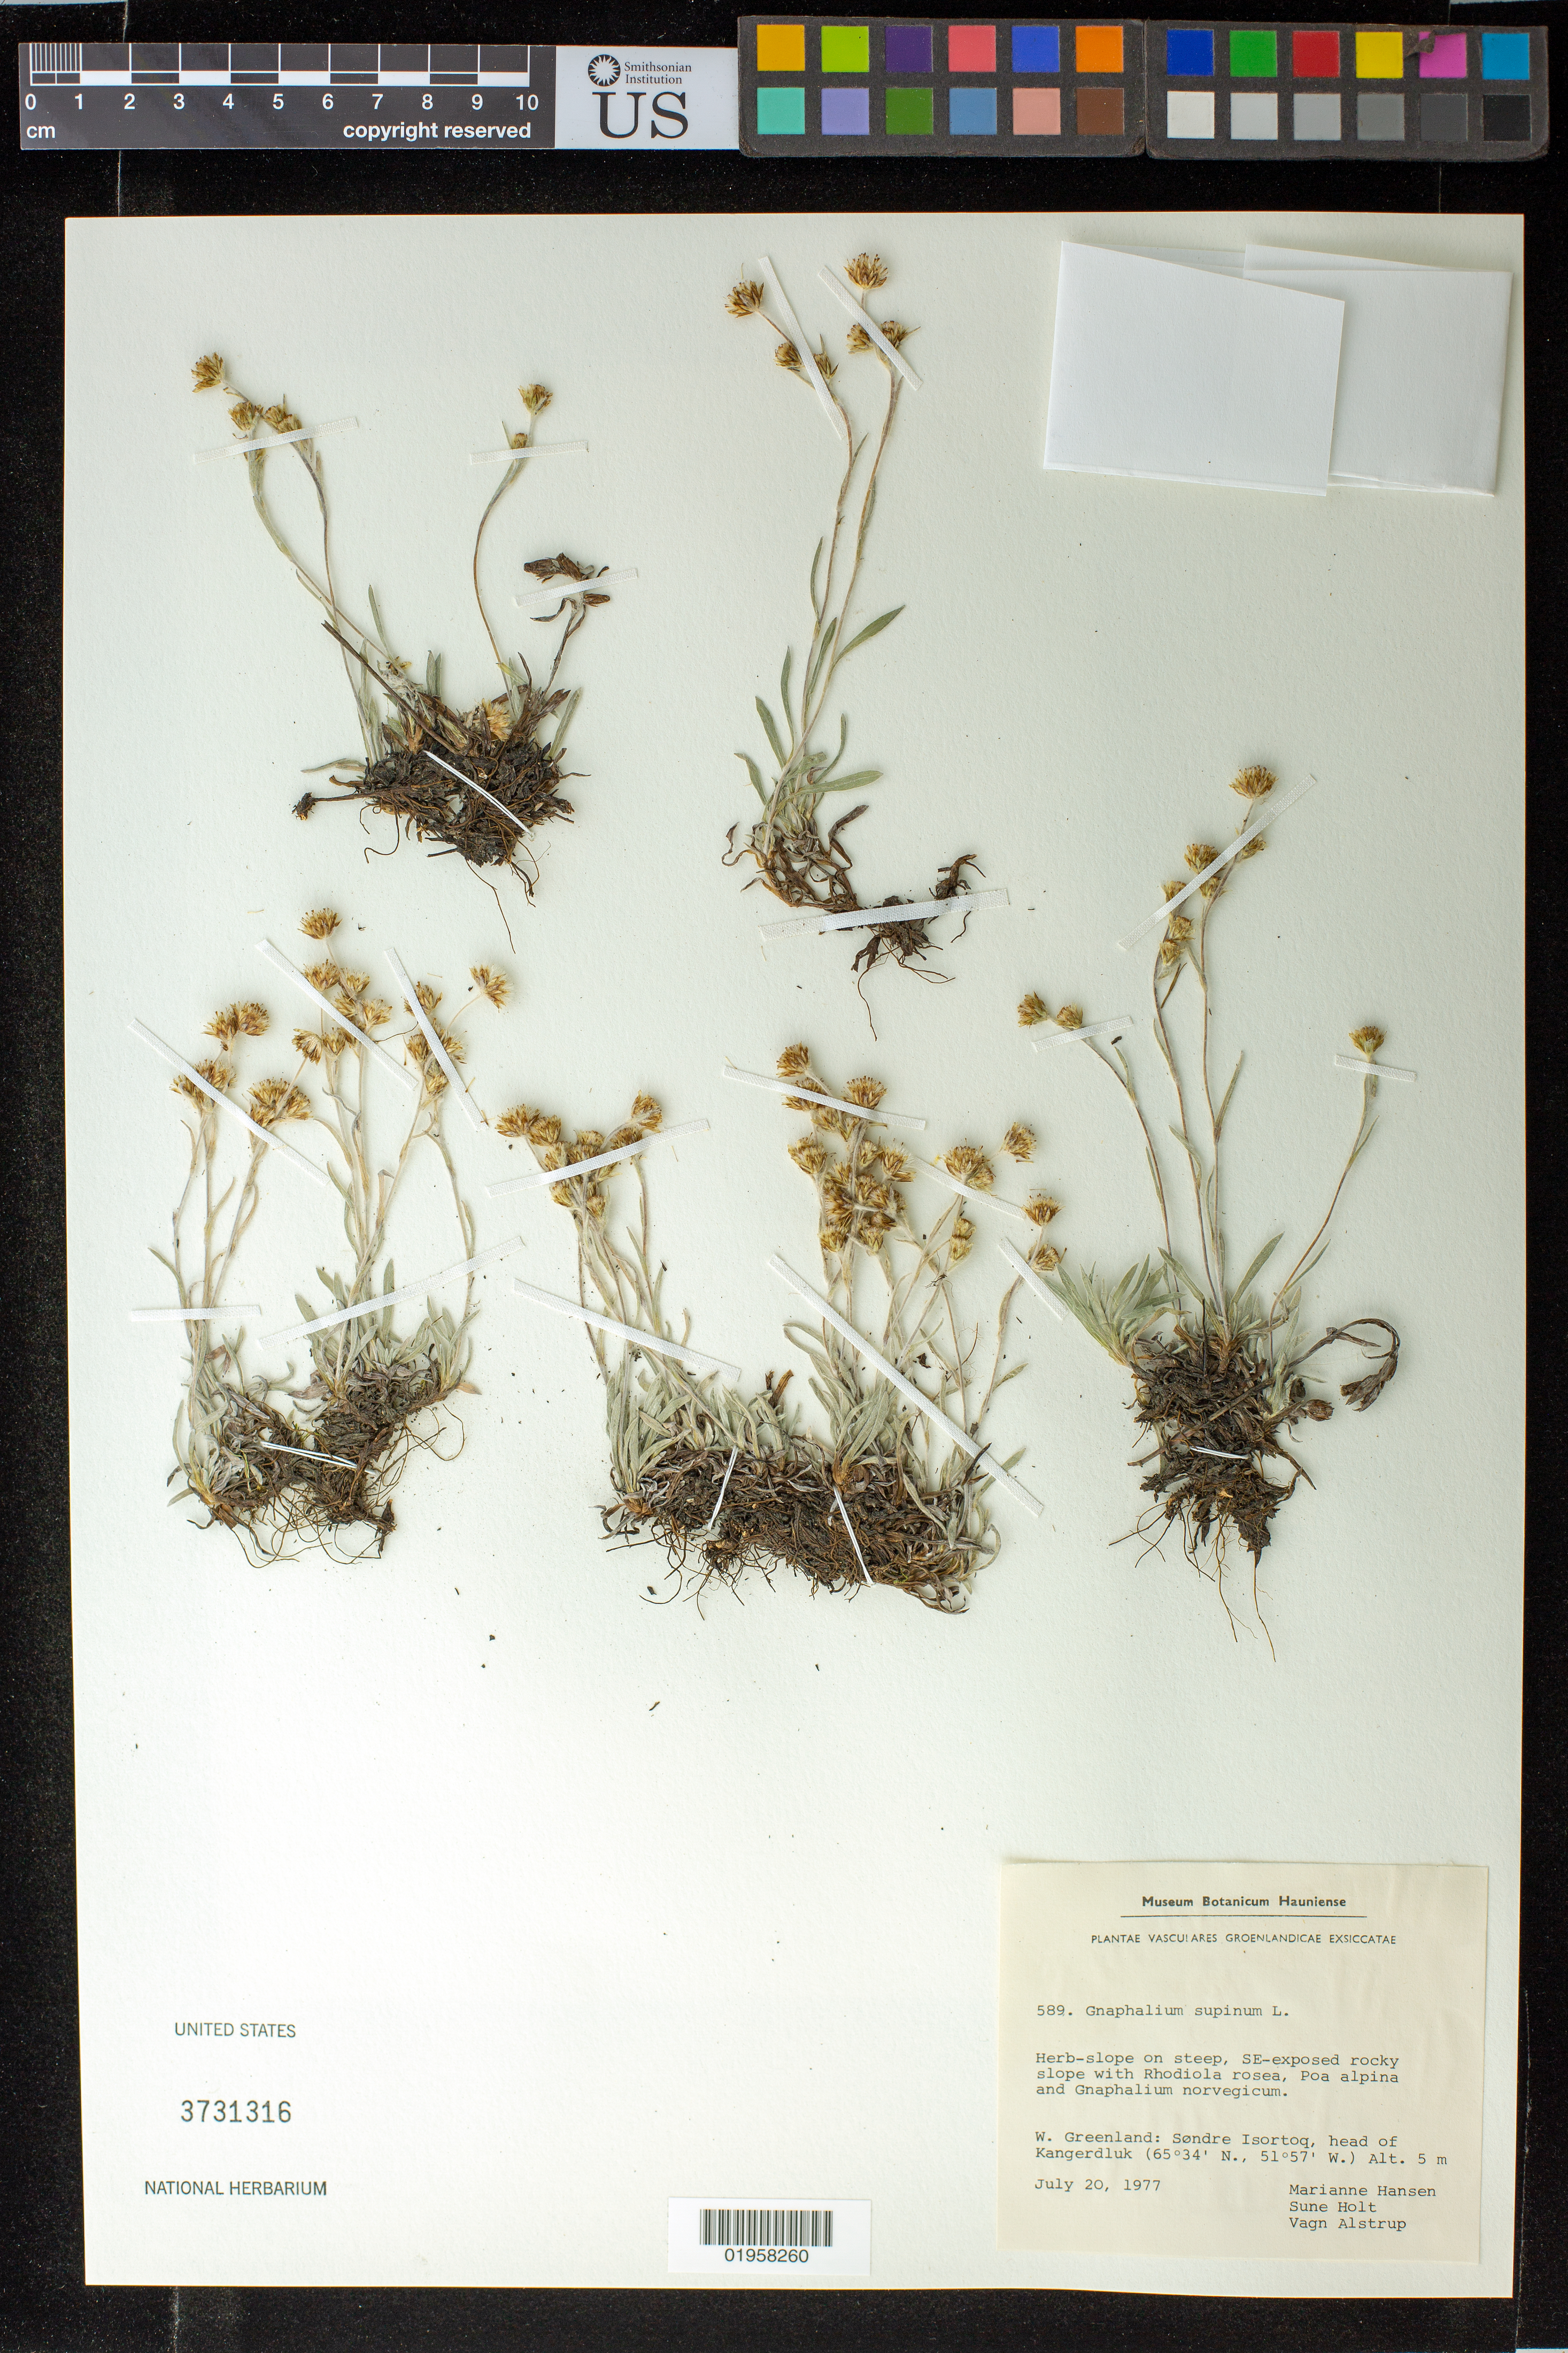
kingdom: Plantae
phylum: Tracheophyta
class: Magnoliopsida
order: Asterales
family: Asteraceae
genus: Gnaphalium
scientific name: Gnaphalium supinum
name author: L.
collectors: M. Hansen, S. Holt & V. Alstrup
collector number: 589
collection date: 1977-07-20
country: Greenland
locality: W. Greenland. Sondre Isortoq, head of Kangerdluk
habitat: Herb-slope on steep, SE-exposed rocky slope with Rhodiola rosea, Poa alpina and Gnaphalium norvegicum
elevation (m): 5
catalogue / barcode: US 3731316